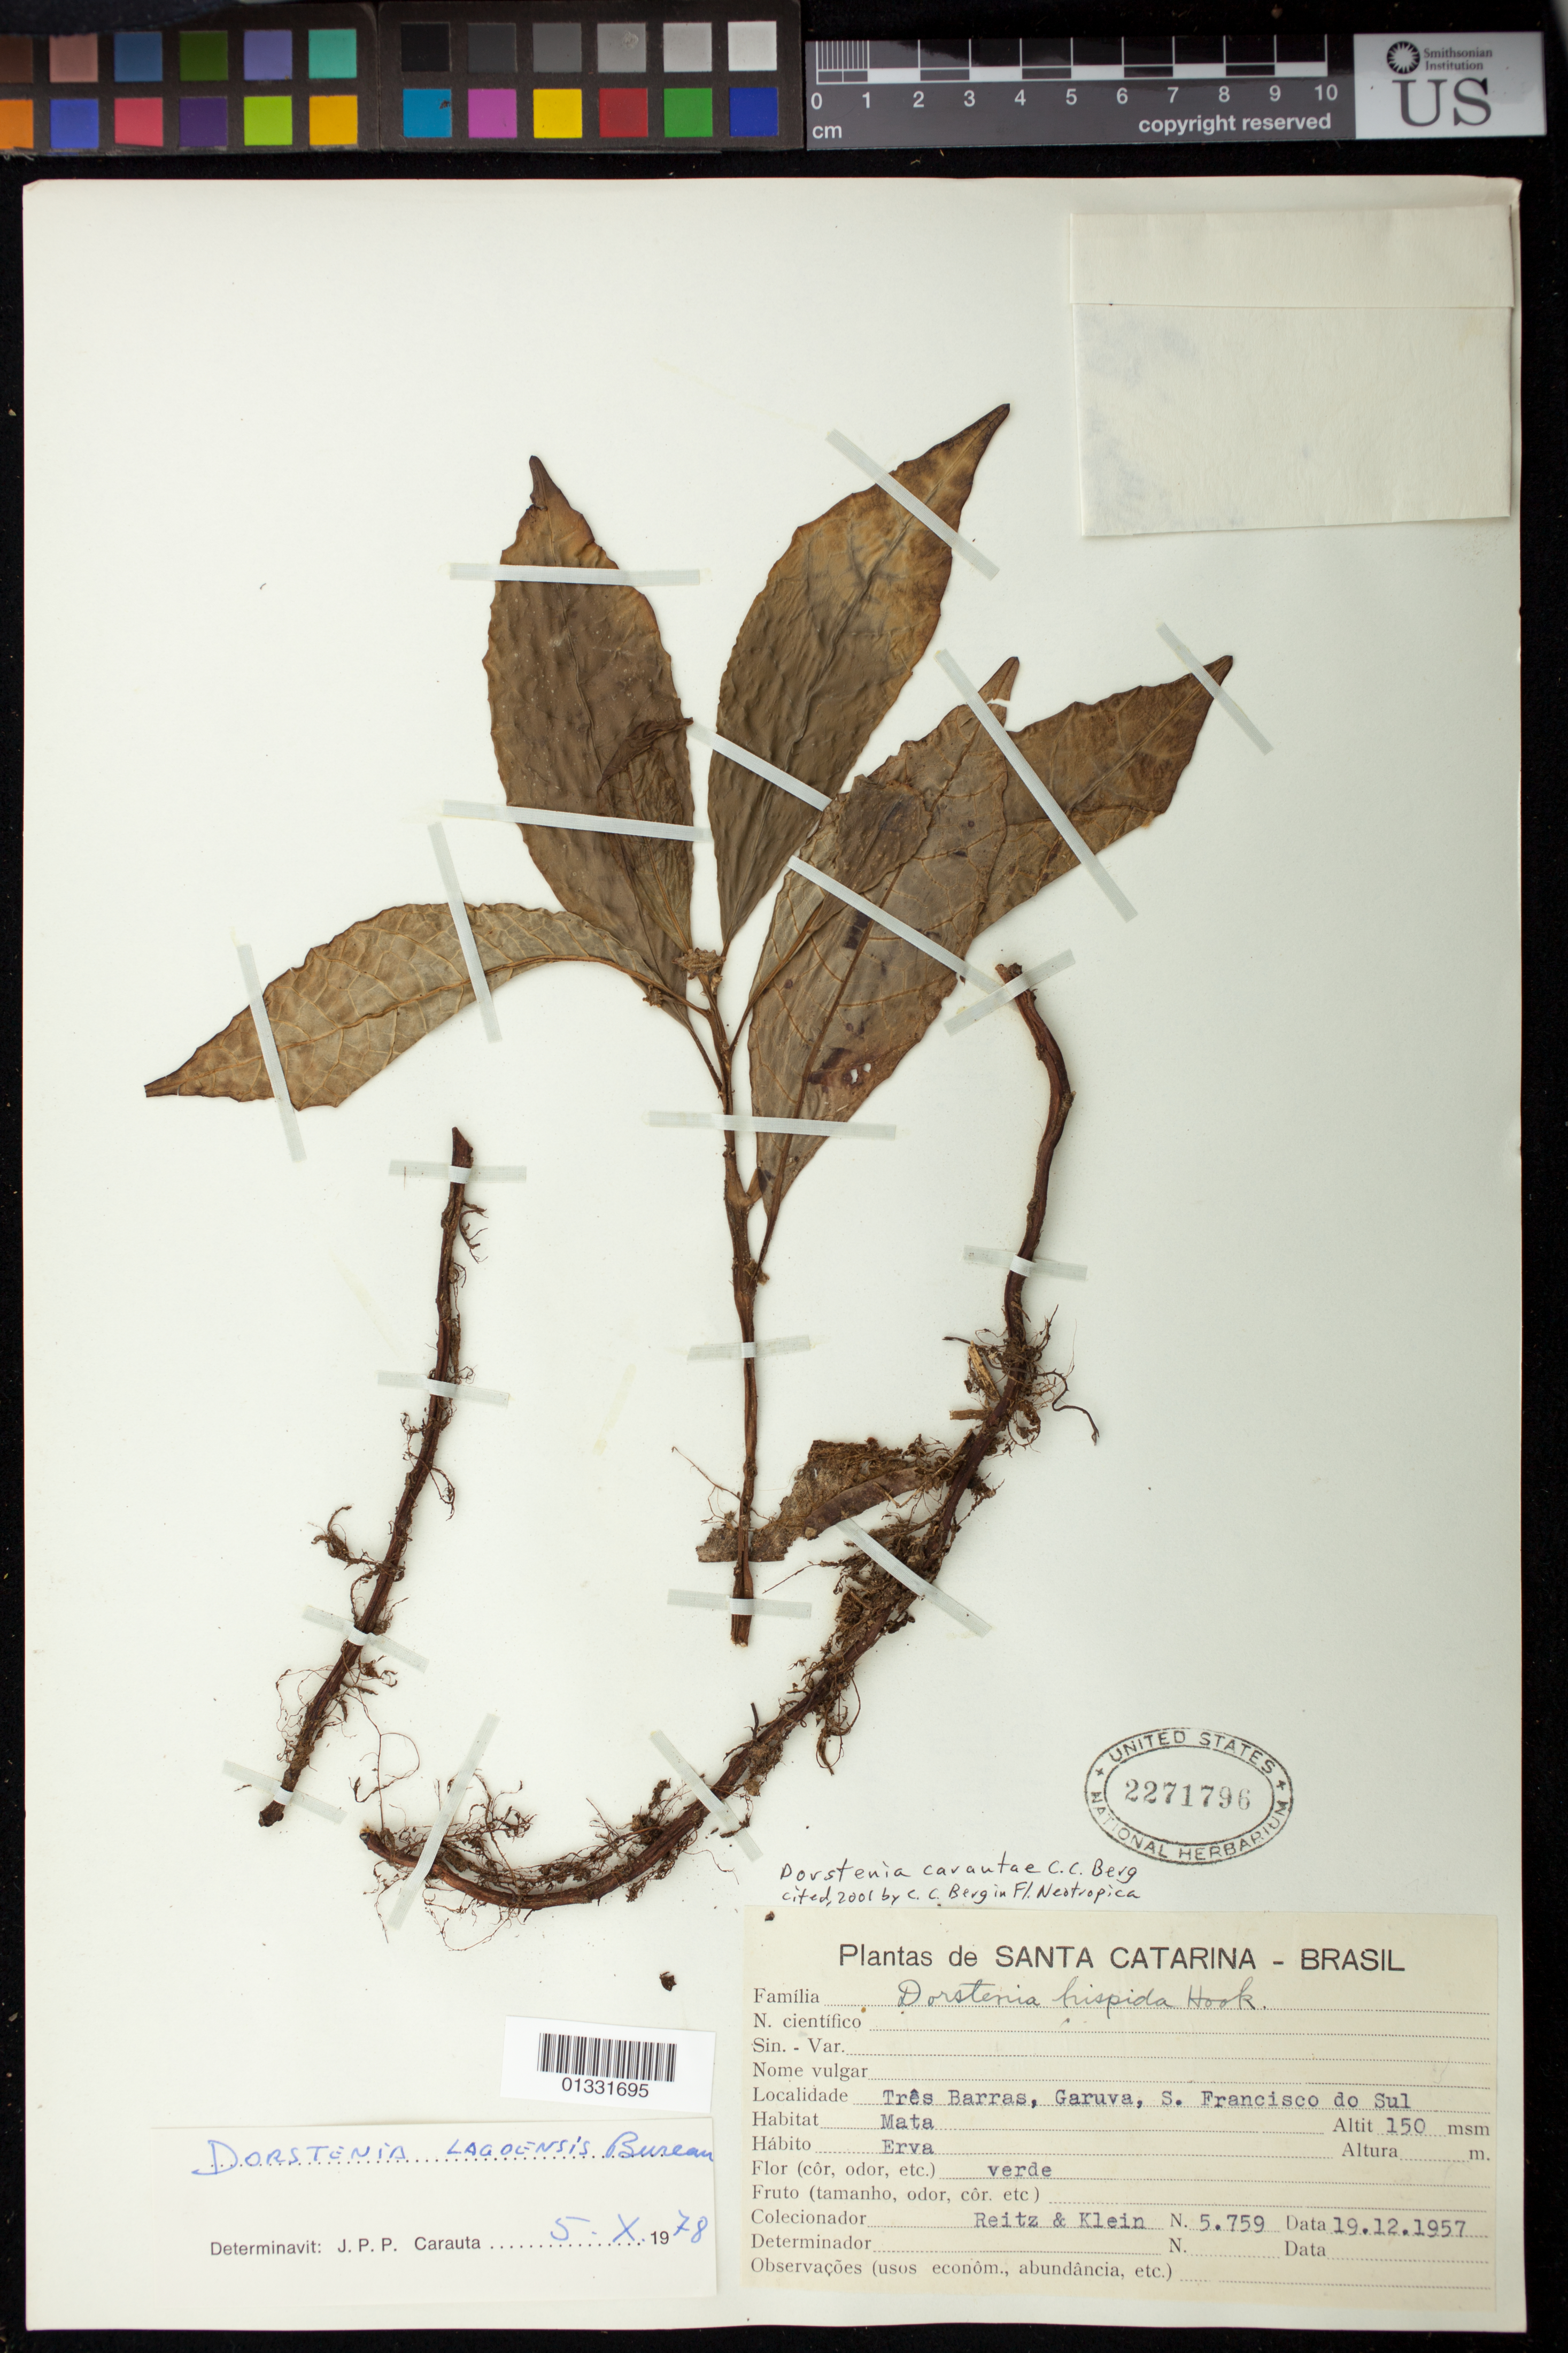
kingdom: Plantae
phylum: Tracheophyta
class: Magnoliopsida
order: Rosales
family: Moraceae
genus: Dorstenia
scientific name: Dorstenia carautae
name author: C.C. Berg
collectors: R. Reitz & R. M. Klein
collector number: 5759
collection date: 1957-12-19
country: Brazil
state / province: Santa Catarina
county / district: São Francisco do Sul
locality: Três Barras, Garuva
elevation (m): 150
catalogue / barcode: US 2271796